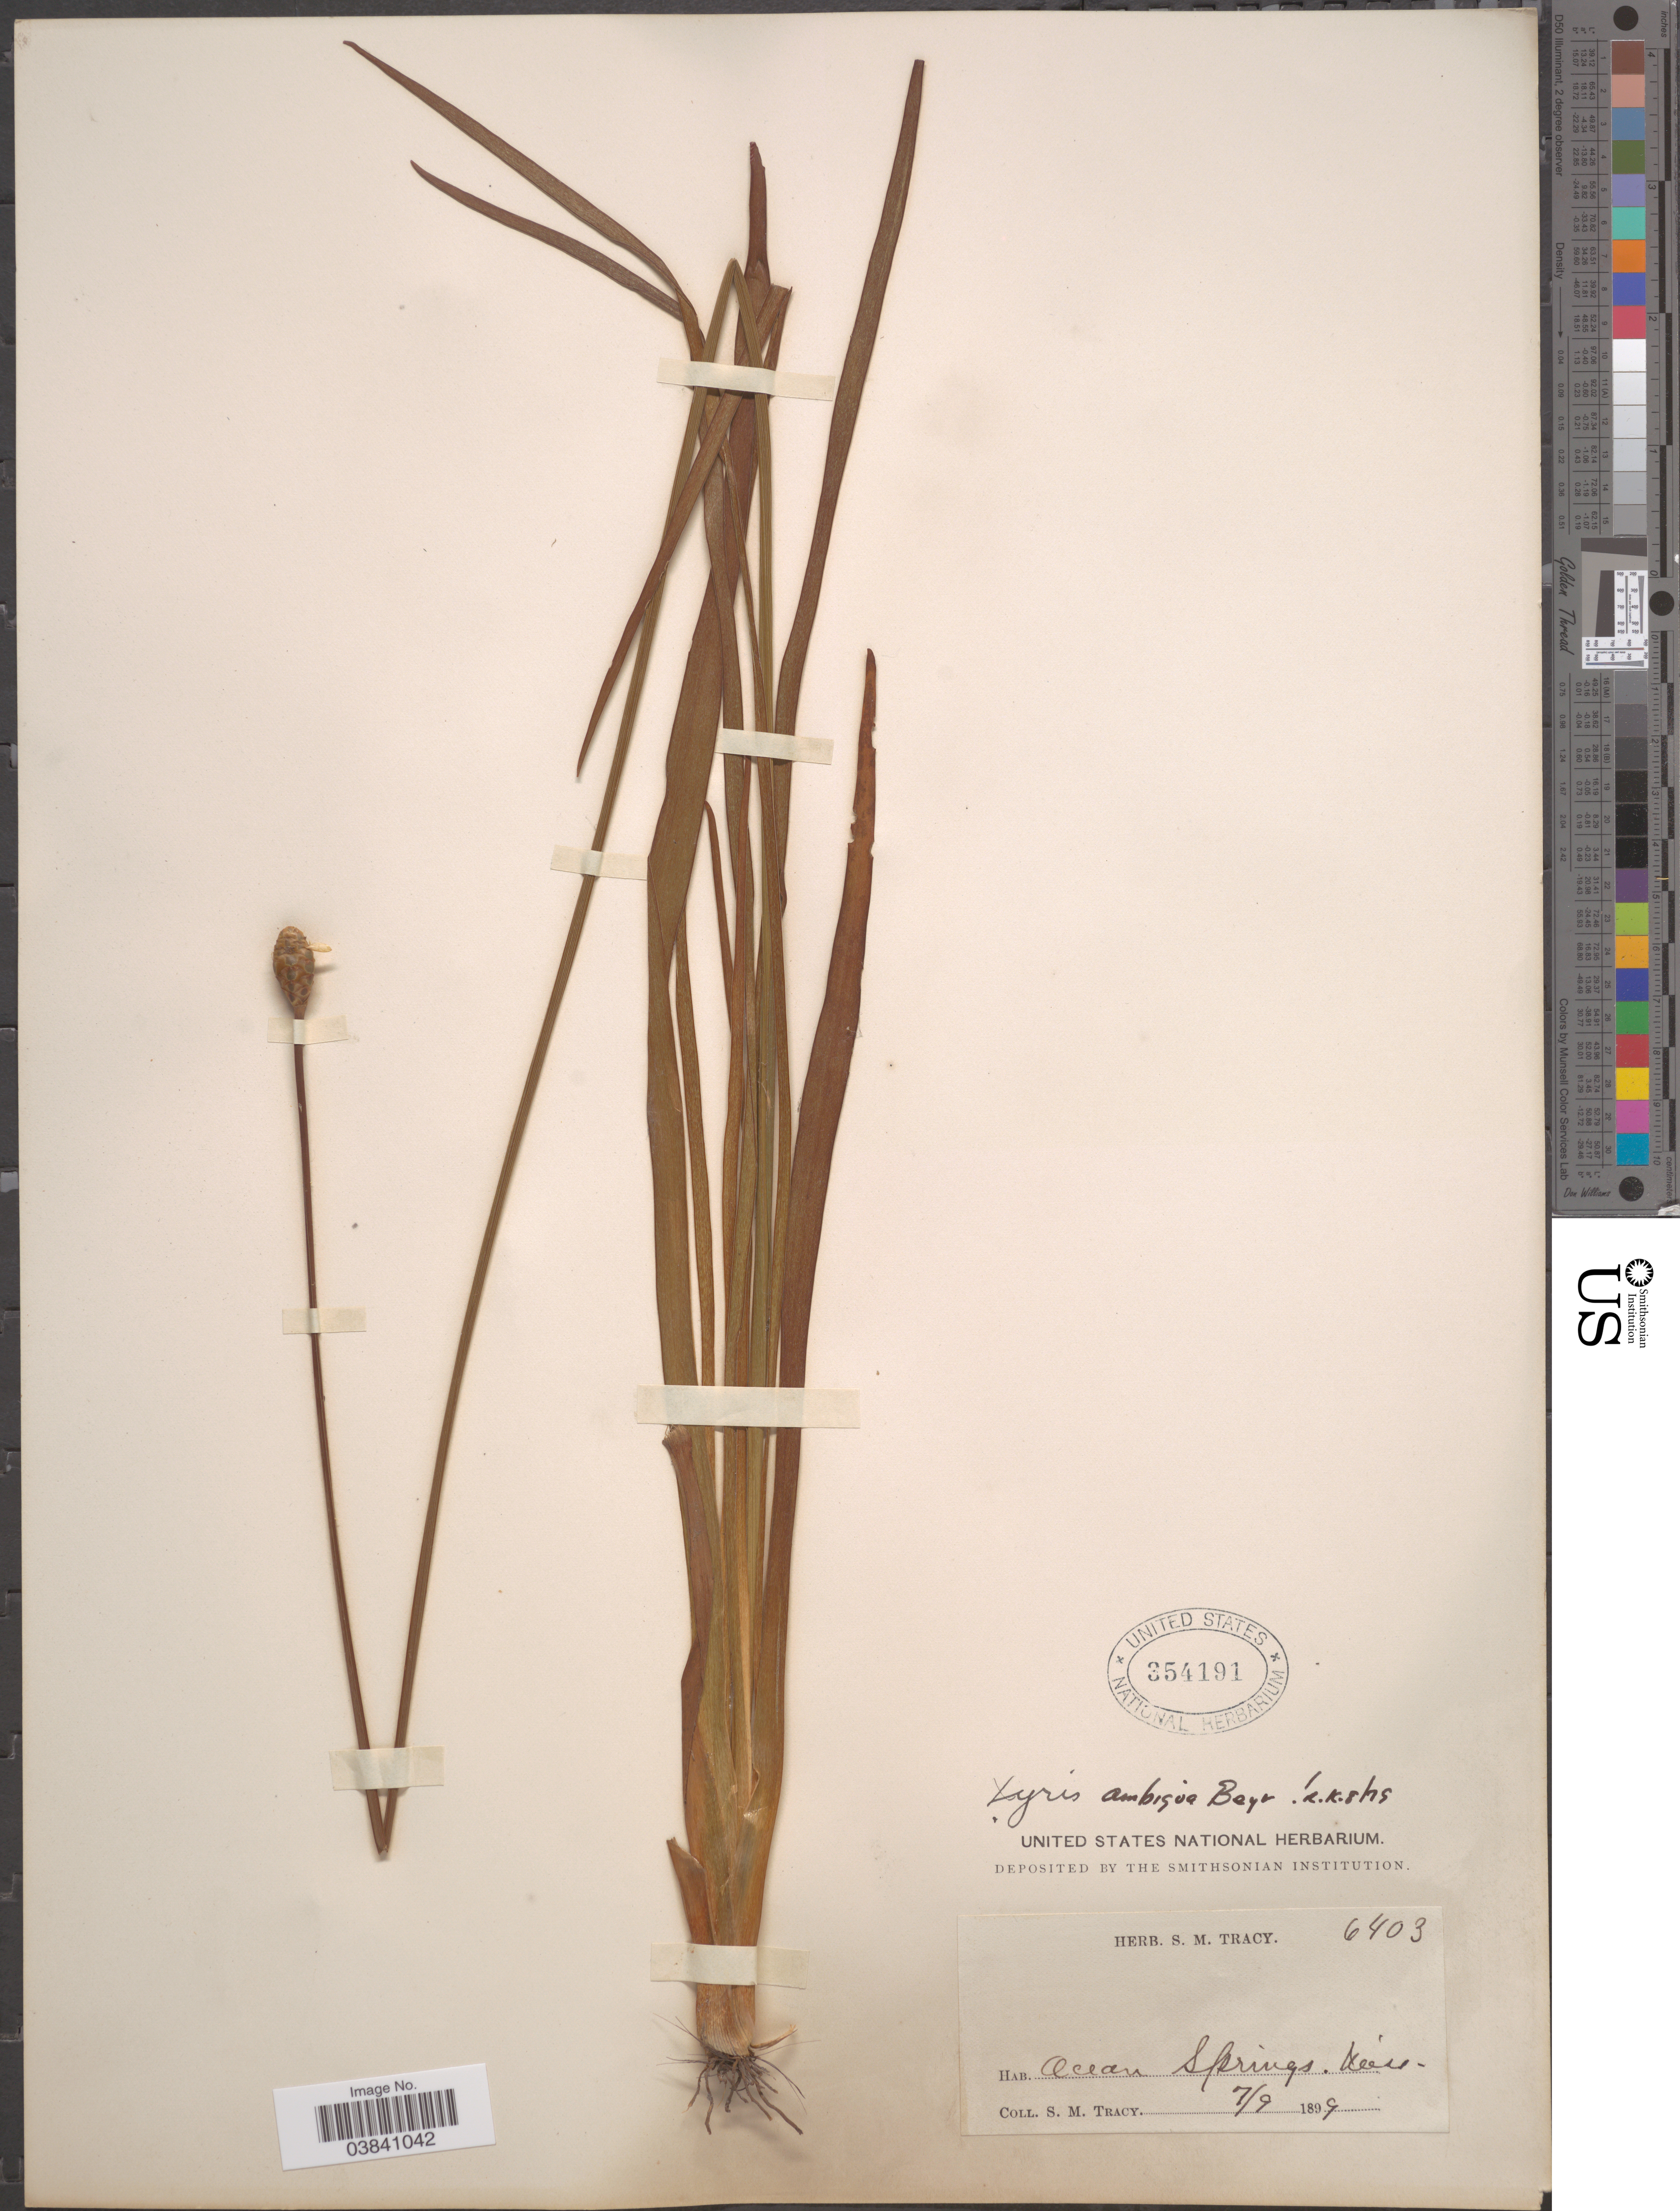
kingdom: Plantae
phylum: Tracheophyta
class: Liliopsida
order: Poales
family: Xyridaceae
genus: Xyris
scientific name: Xyris ambigua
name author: Beyr. ex Kunth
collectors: S. M. Tracy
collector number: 6403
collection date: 1899-09-07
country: United States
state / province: Mississippi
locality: Ocean Springs.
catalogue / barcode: US 354191